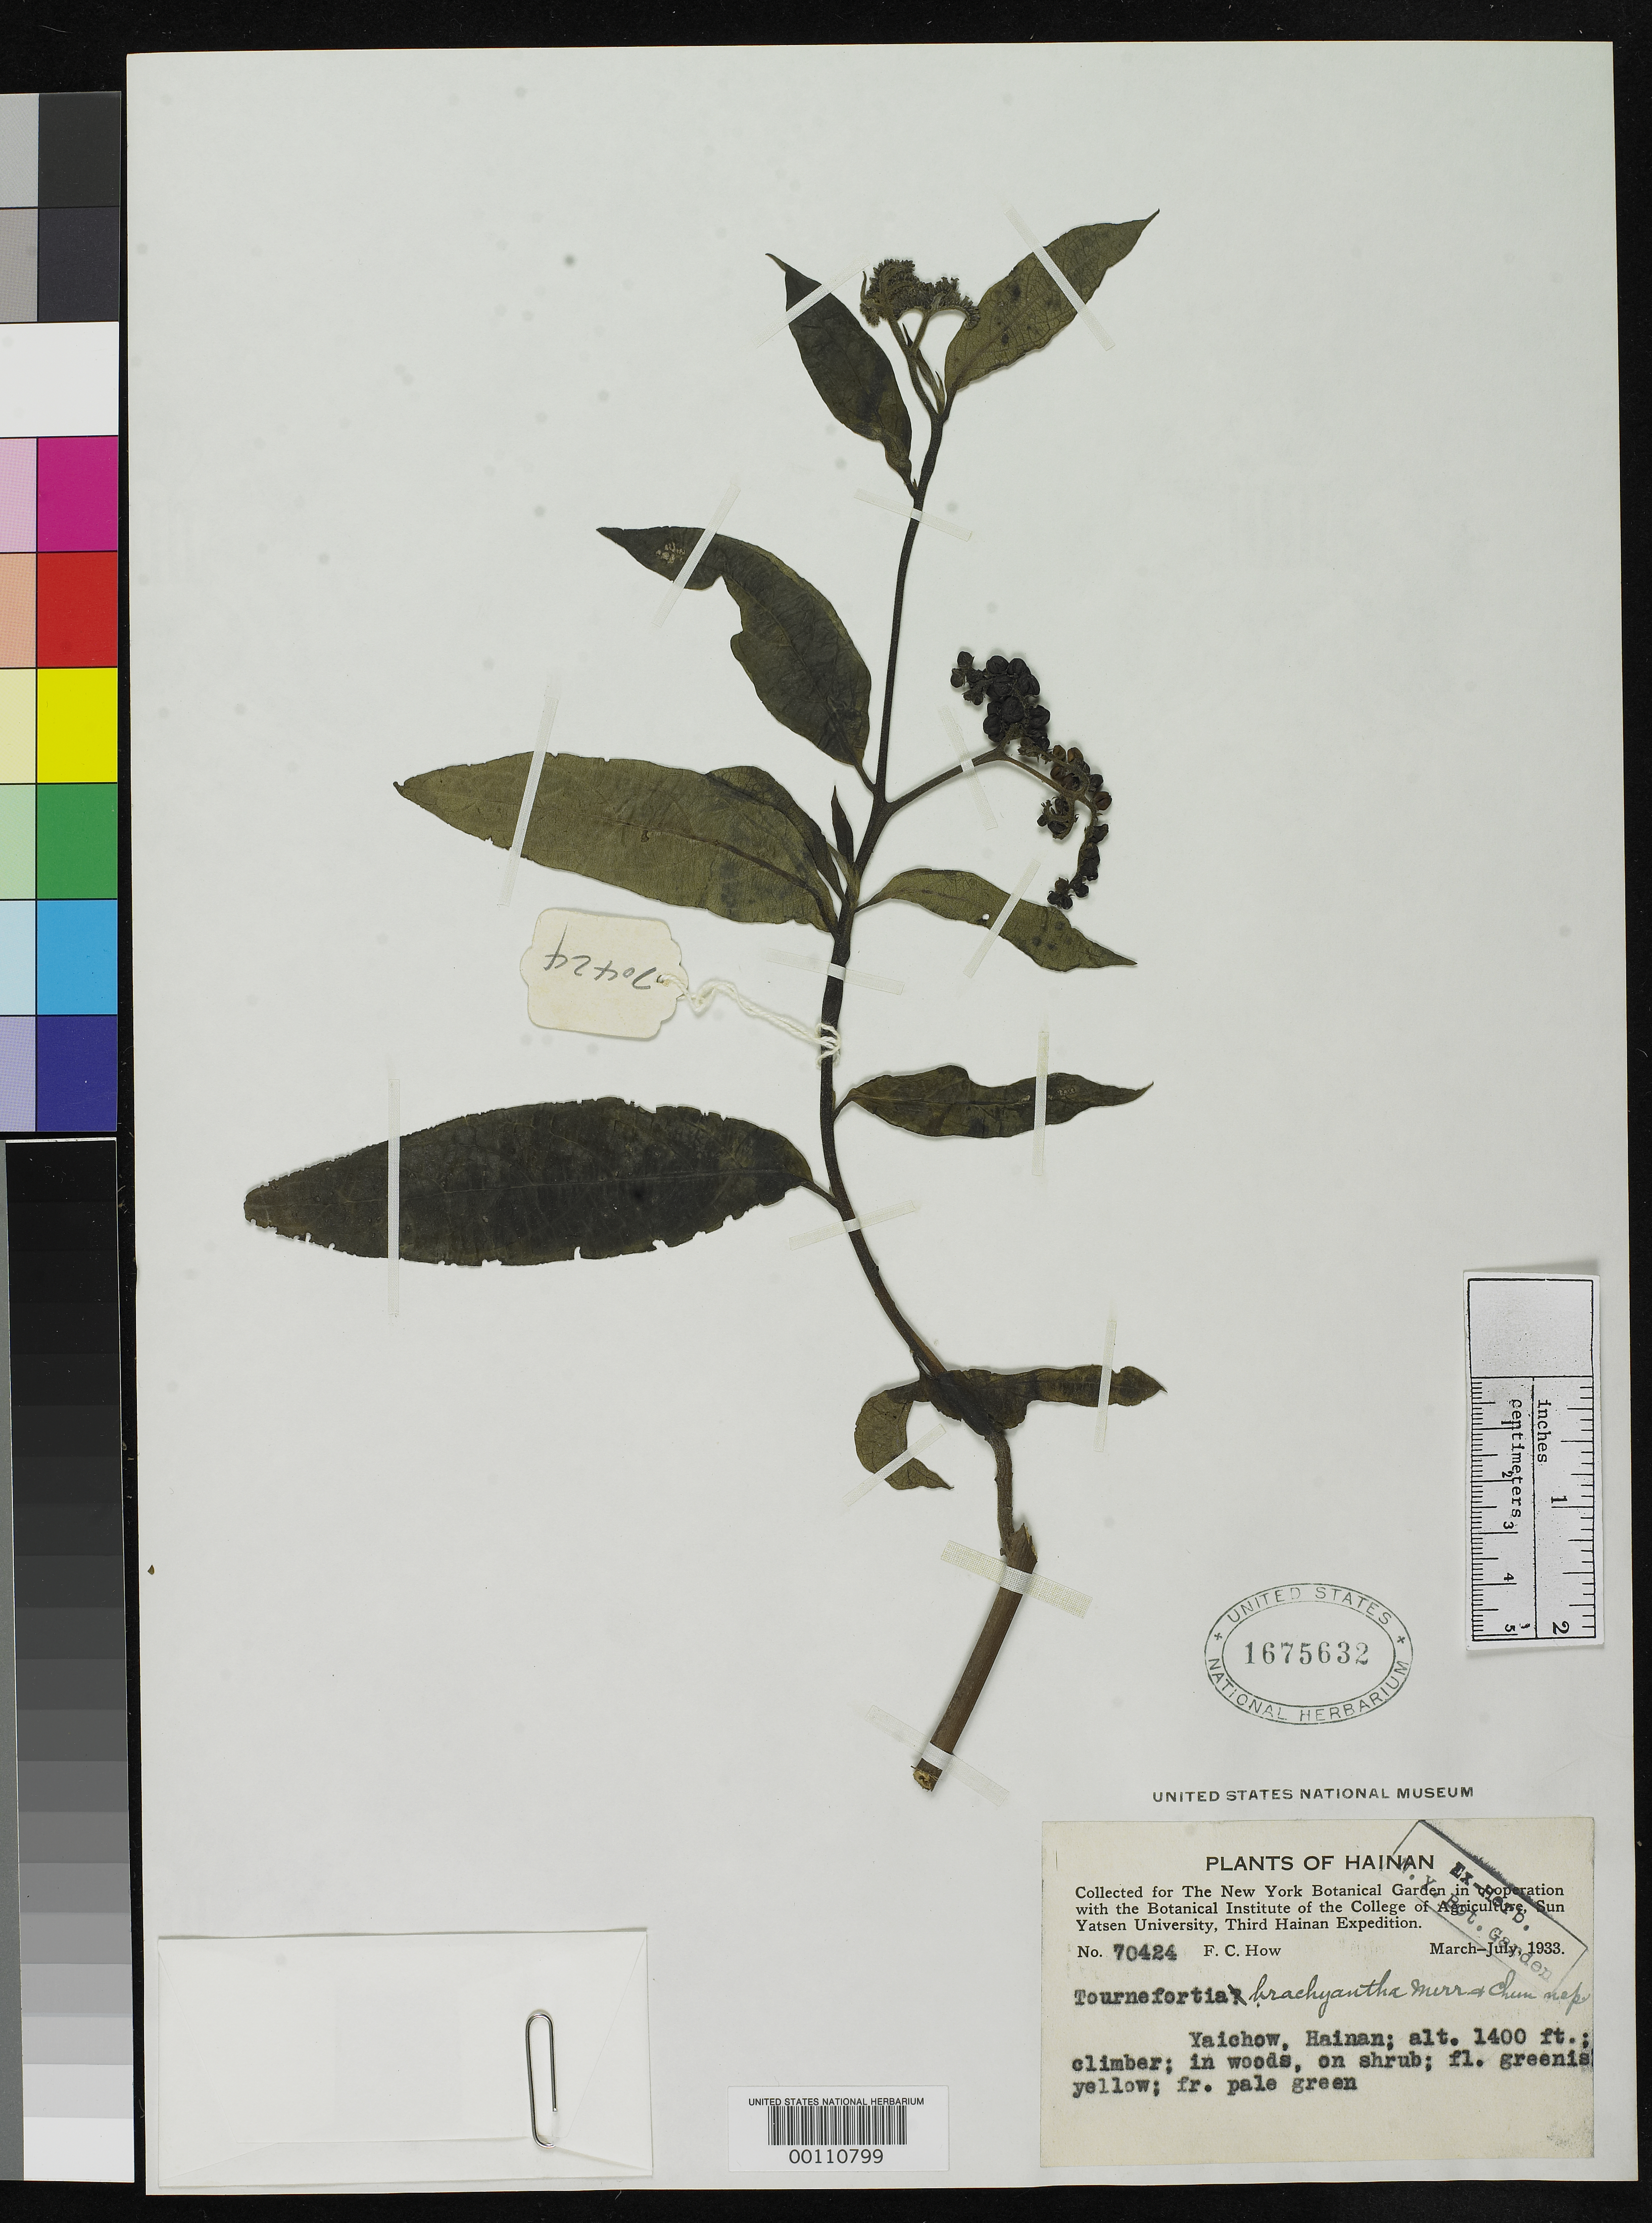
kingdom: Plantae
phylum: Tracheophyta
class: Magnoliopsida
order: Boraginales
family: Heliotropiaceae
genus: Tournefortia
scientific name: Tournefortia brachyantha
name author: Merr. & Chun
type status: Isotype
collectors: F. How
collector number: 70424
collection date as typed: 24 Mar 1933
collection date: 1933-03-24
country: China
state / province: Hainan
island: Hainan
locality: Hai-k'ou; alt. 1400 ft.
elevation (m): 427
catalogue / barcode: US 1675632